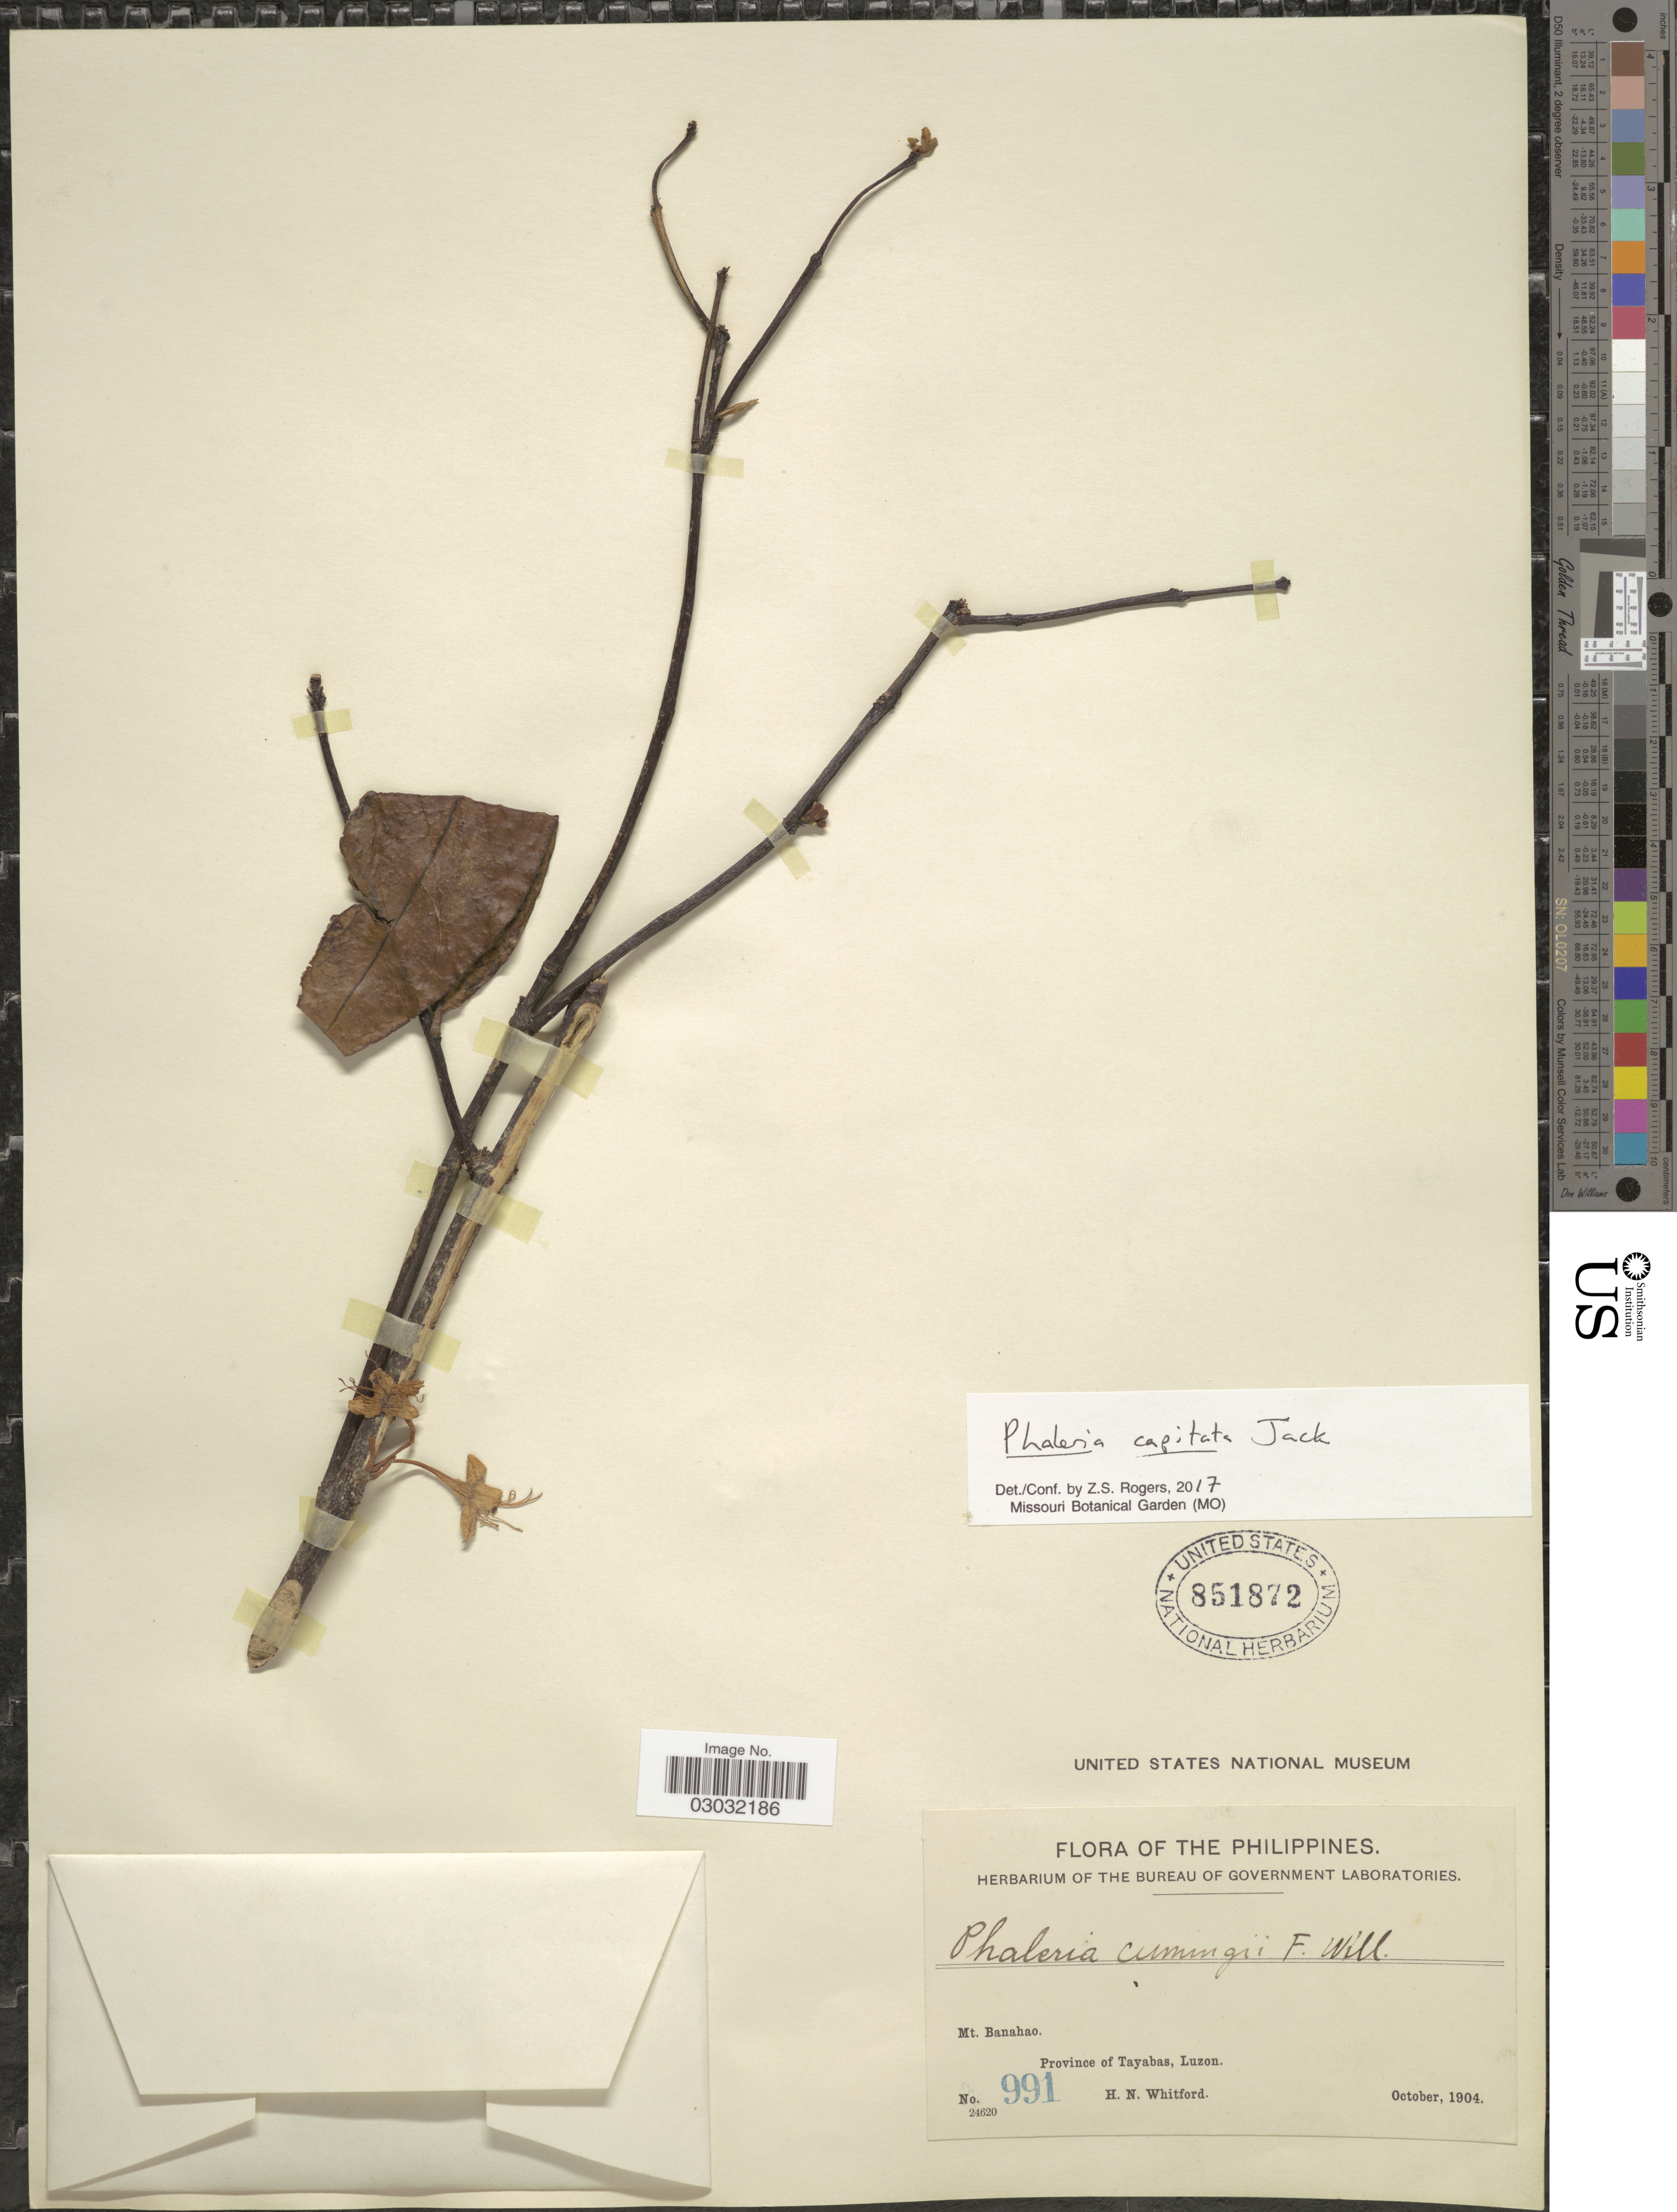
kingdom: Plantae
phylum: Tracheophyta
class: Magnoliopsida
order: Malvales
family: Thymelaeaceae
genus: Phaleria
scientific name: Phaleria capitata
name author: Jack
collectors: H. N. Whitford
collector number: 991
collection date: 1904-10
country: Philippines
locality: Mt. Banahao. Province of Tayabas, Luzon.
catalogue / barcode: US 851872